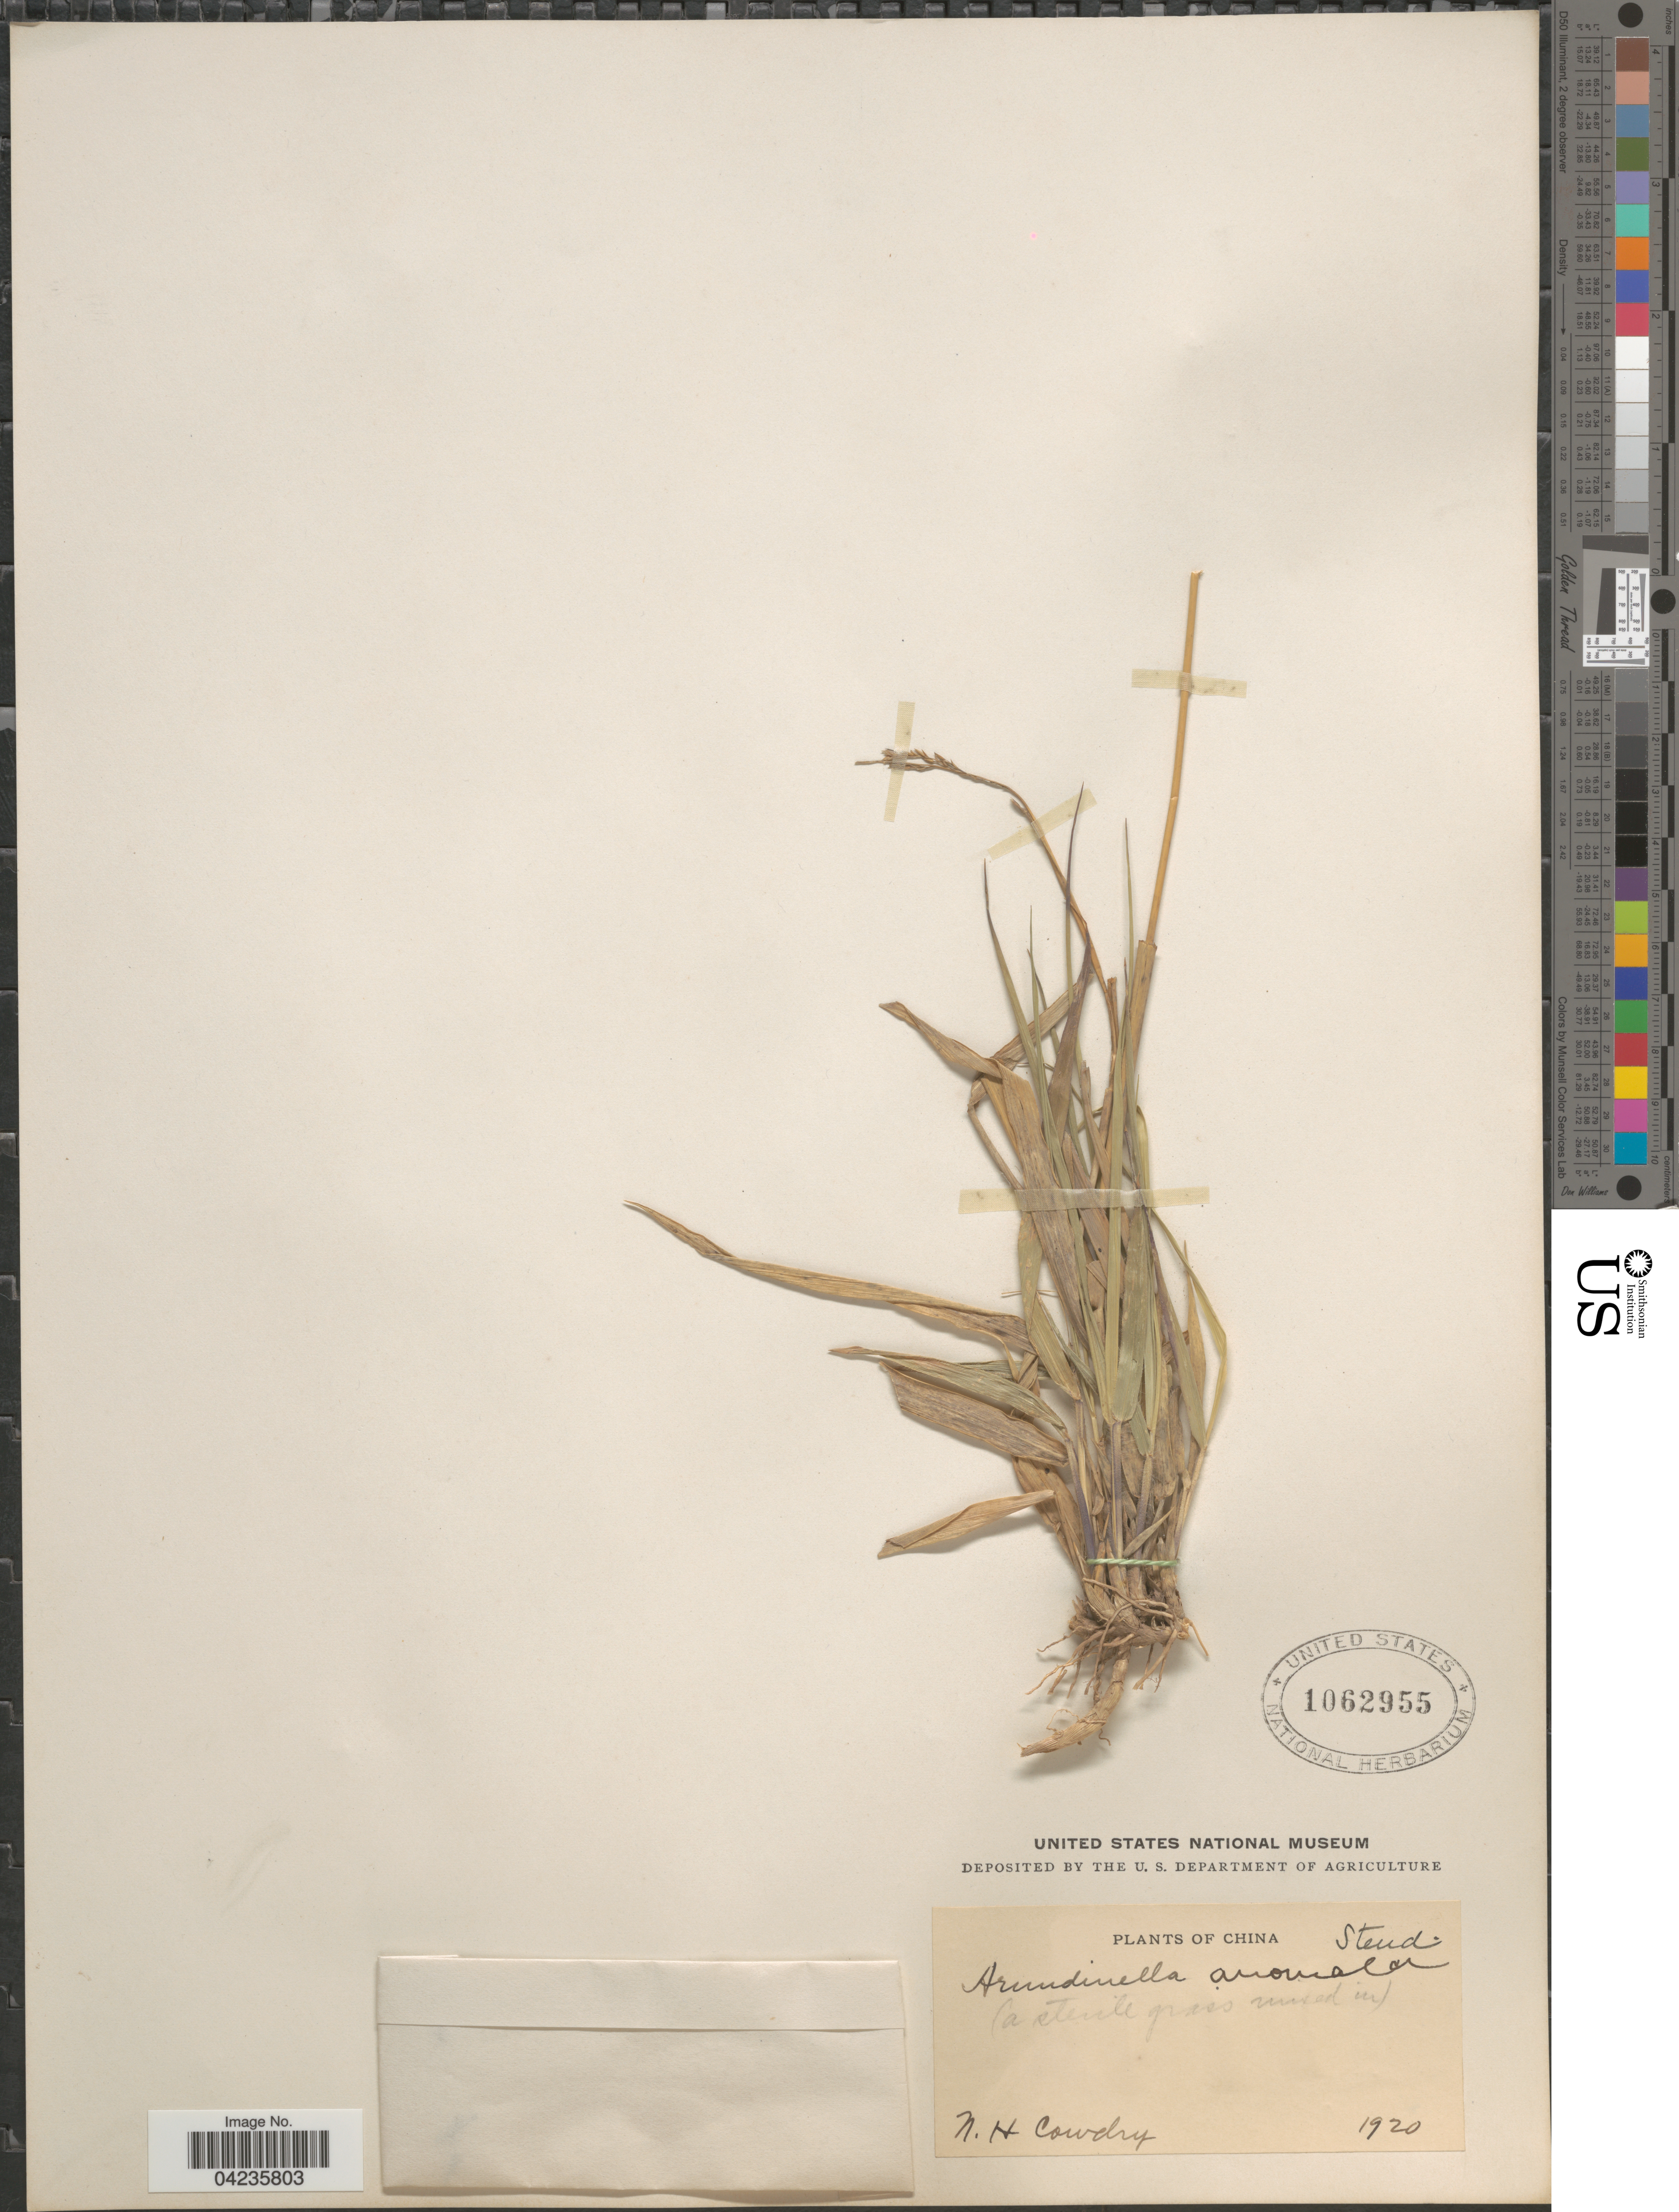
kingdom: Plantae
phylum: Tracheophyta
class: Liliopsida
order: Poales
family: Poaceae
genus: Arundinella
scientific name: Arundinella hirta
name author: (Thunb.) Tanaka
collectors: N. H. Cowdry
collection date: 1920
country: China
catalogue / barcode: US 1062955